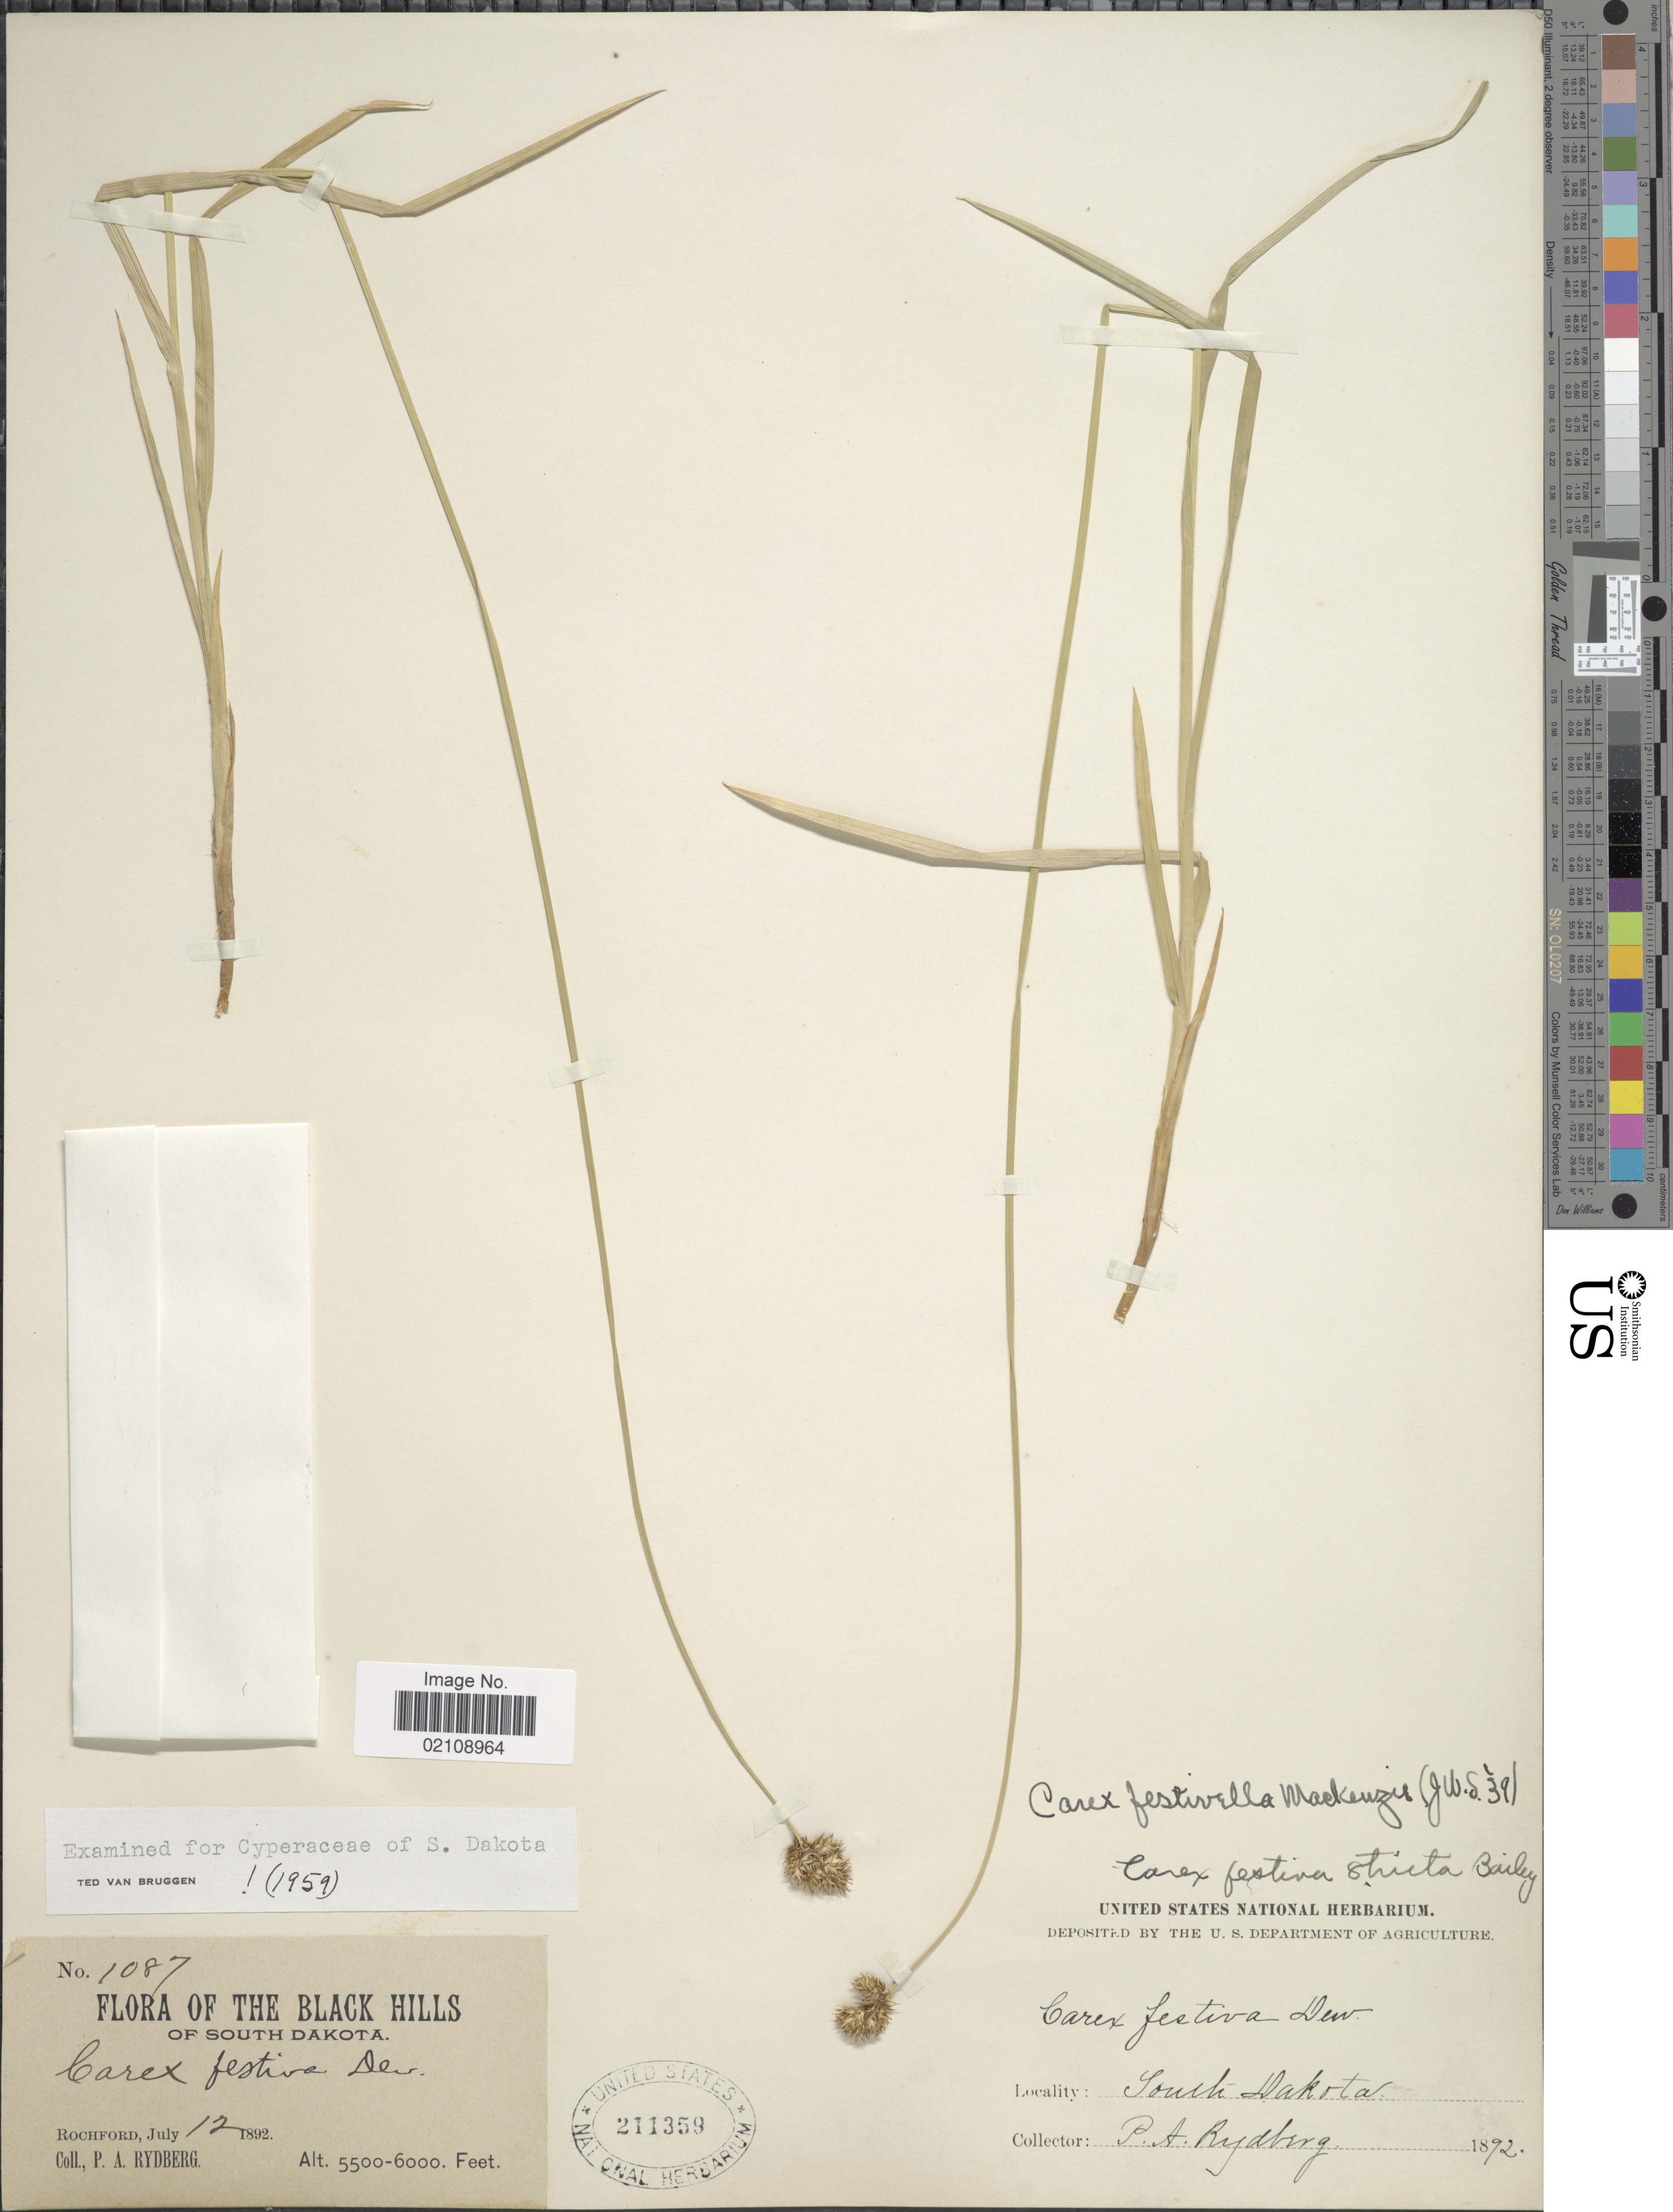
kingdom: Plantae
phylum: Tracheophyta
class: Liliopsida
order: Poales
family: Cyperaceae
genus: Carex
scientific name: Carex microptera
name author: Mack.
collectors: P. A. Rydberg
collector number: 1087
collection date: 1892-07-12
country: United States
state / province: South Dakota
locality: The Black Hills, Rochford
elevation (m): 1676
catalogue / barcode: US 211359